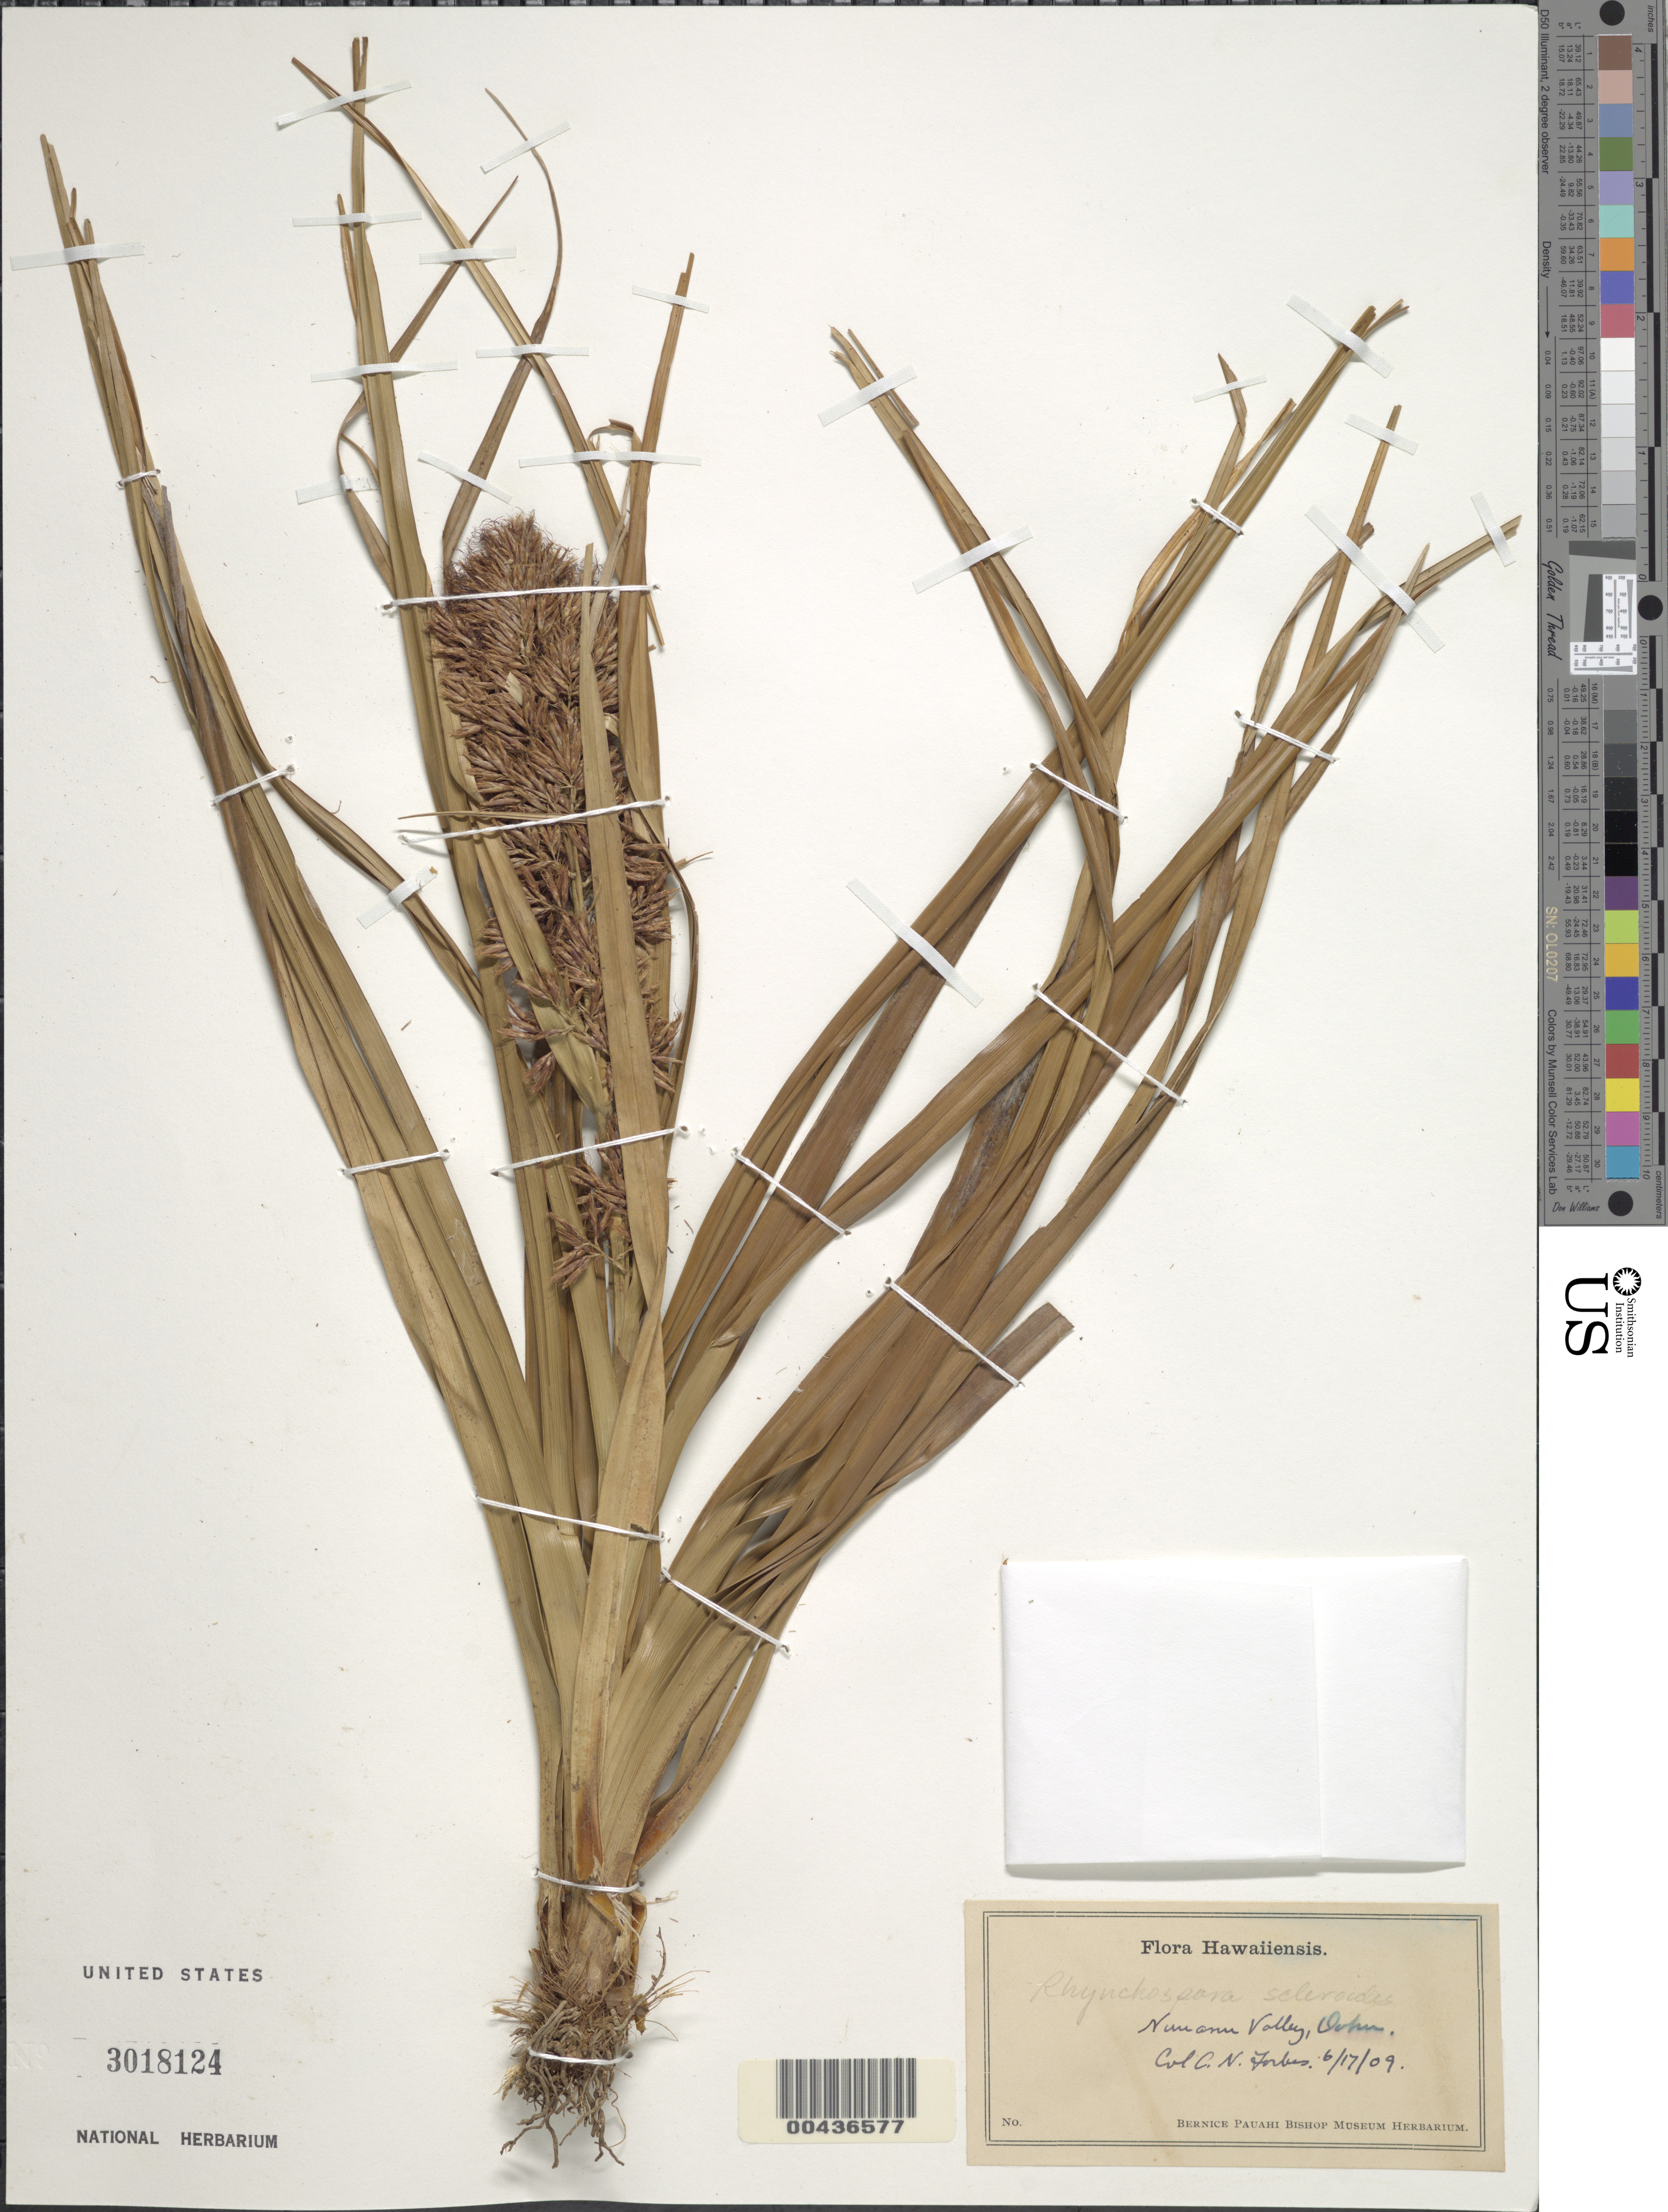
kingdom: Plantae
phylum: Tracheophyta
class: Liliopsida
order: Poales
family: Cyperaceae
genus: Rhynchospora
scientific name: Rhynchospora sclerioides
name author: Hook. & Arn.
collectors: C. N. Forbes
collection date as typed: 17 Jun 1909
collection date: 1909-06-17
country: United States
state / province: Hawaii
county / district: Honolulu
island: Oahu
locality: Nuuanu Valley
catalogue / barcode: US 3018124